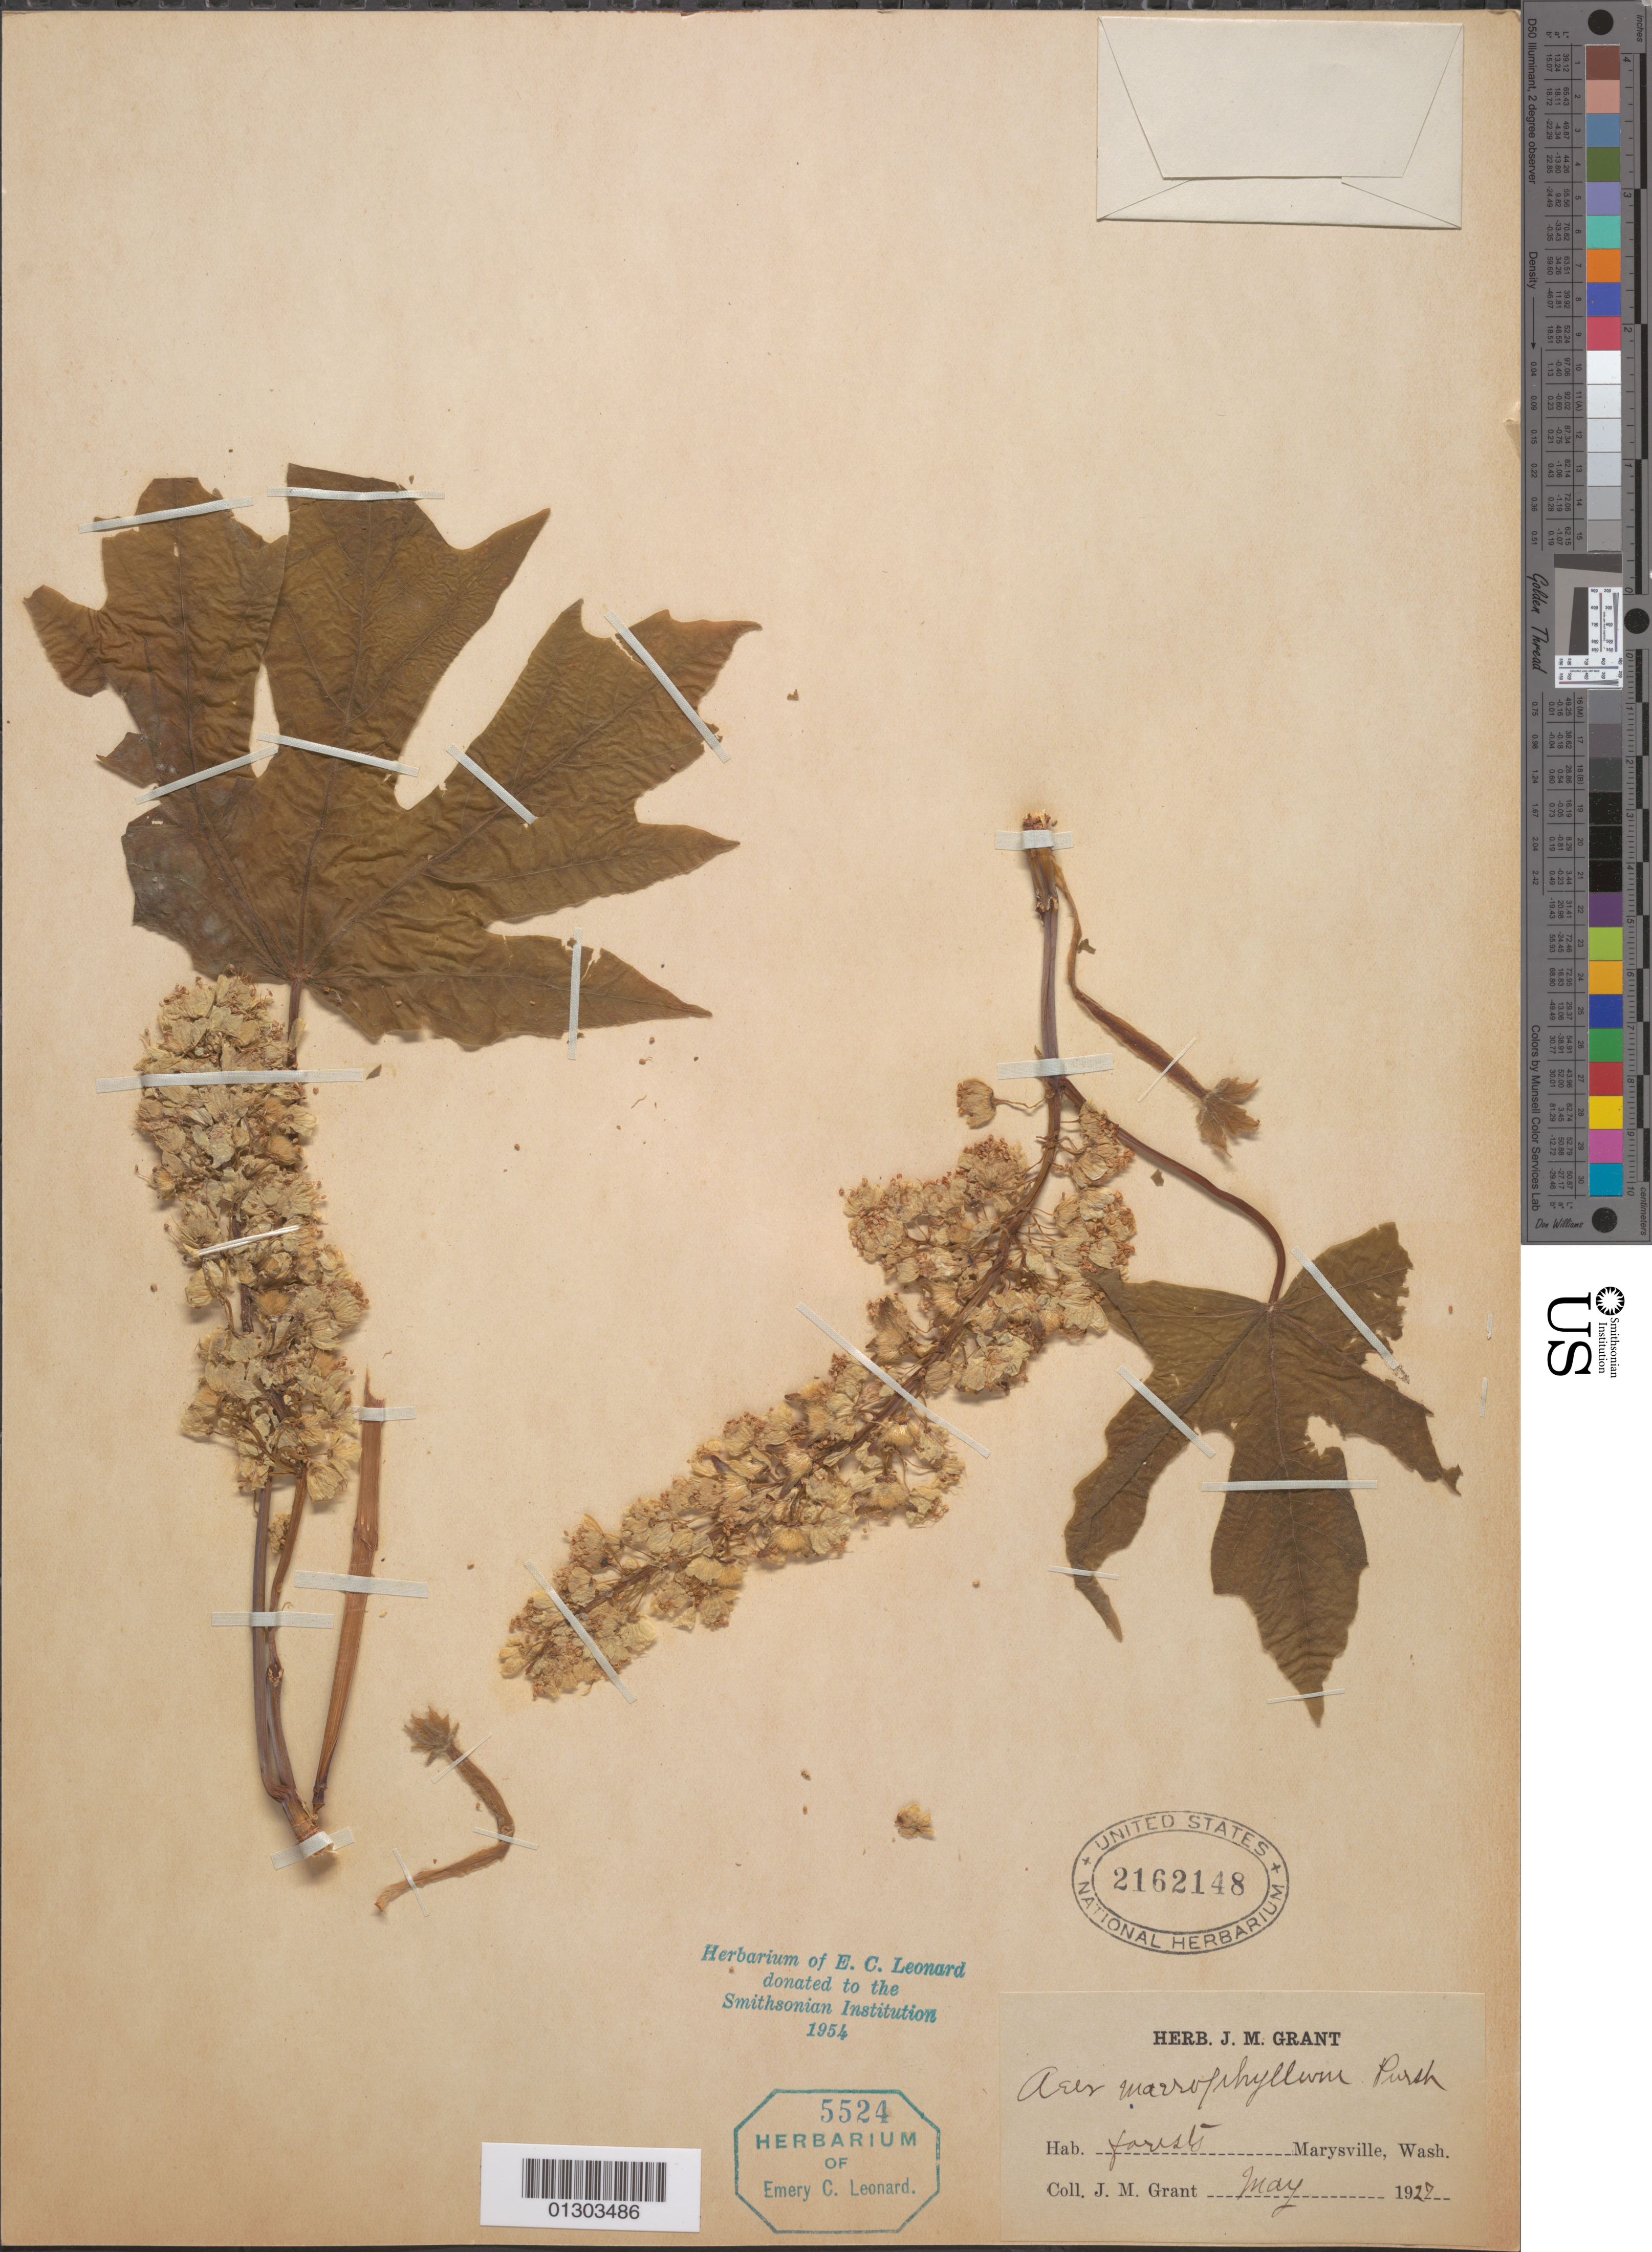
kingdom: Plantae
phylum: Tracheophyta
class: Magnoliopsida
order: Sapindales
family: Sapindaceae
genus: Acer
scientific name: Acer macrophyllum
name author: Pursh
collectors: J. M. Grant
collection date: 1927-05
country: United States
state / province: Washington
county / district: Snohomish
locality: Marysville.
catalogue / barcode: US 2162148